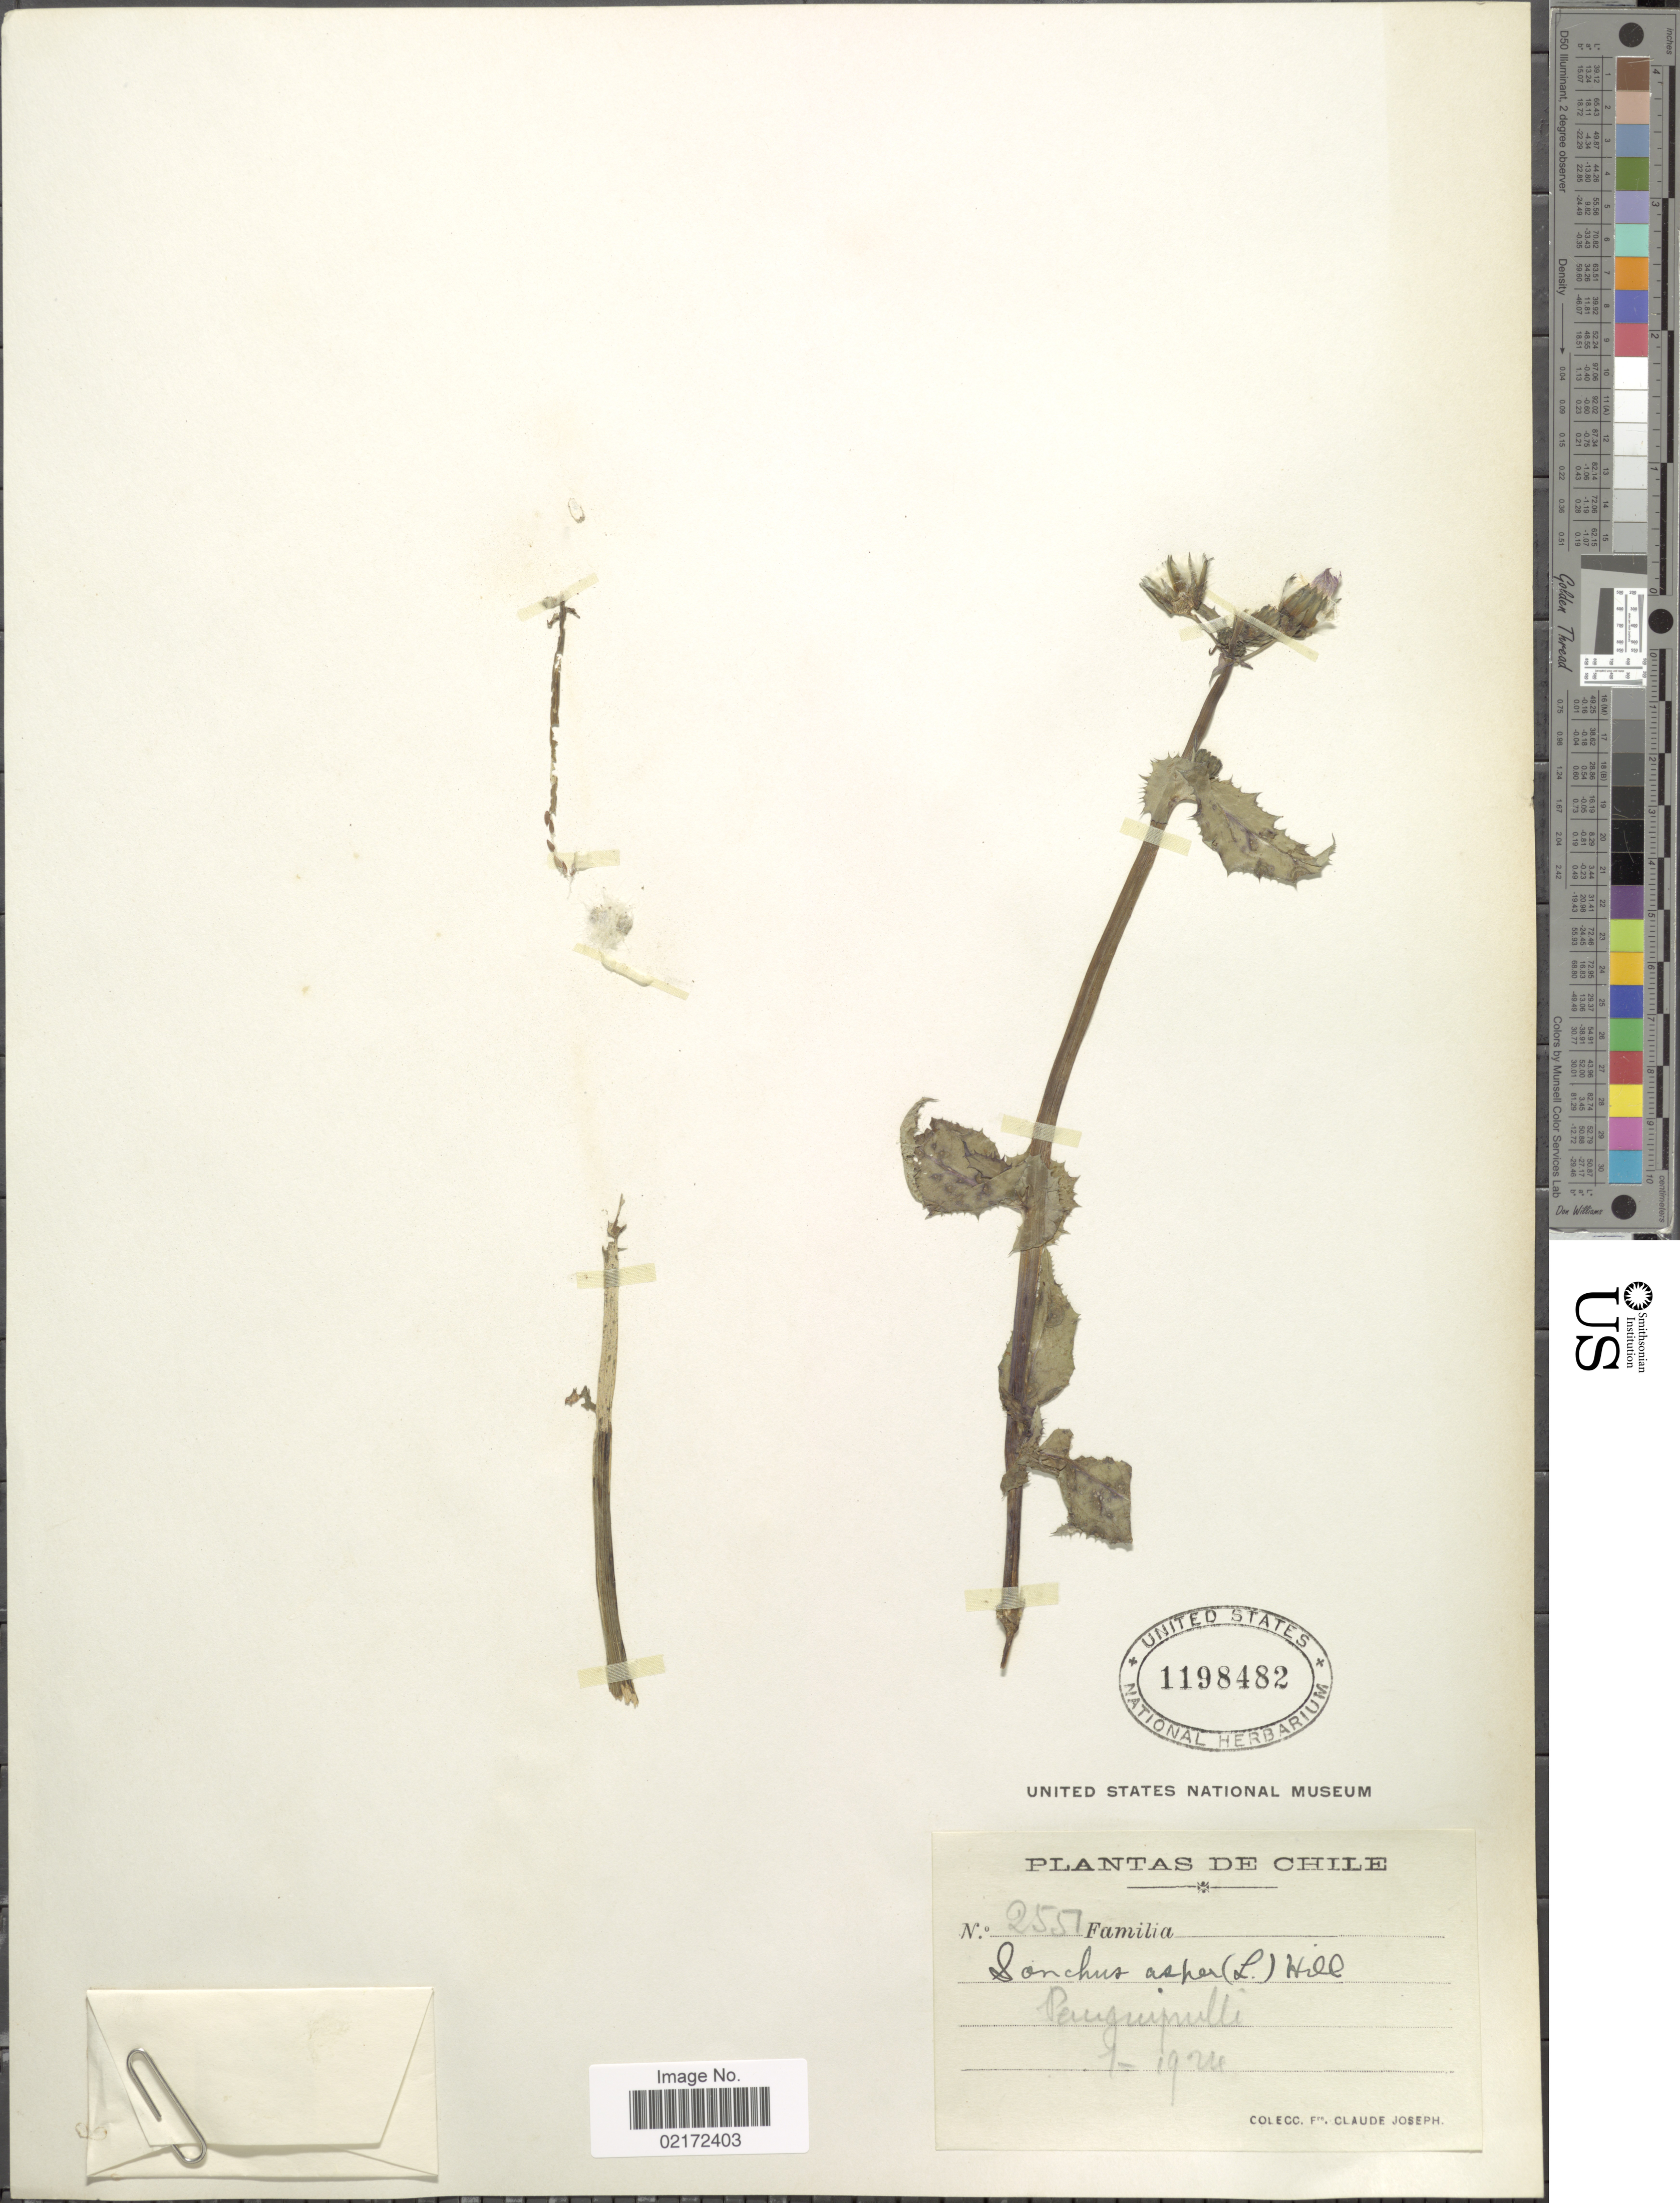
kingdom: Plantae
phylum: Tracheophyta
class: Magnoliopsida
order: Asterales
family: Asteraceae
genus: Sonchus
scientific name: Sonchus asper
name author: (L.) Hill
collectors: Bro. Claude-Joseph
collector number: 2551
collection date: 1924-01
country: Chile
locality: Panguipulli.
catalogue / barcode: US 1198482